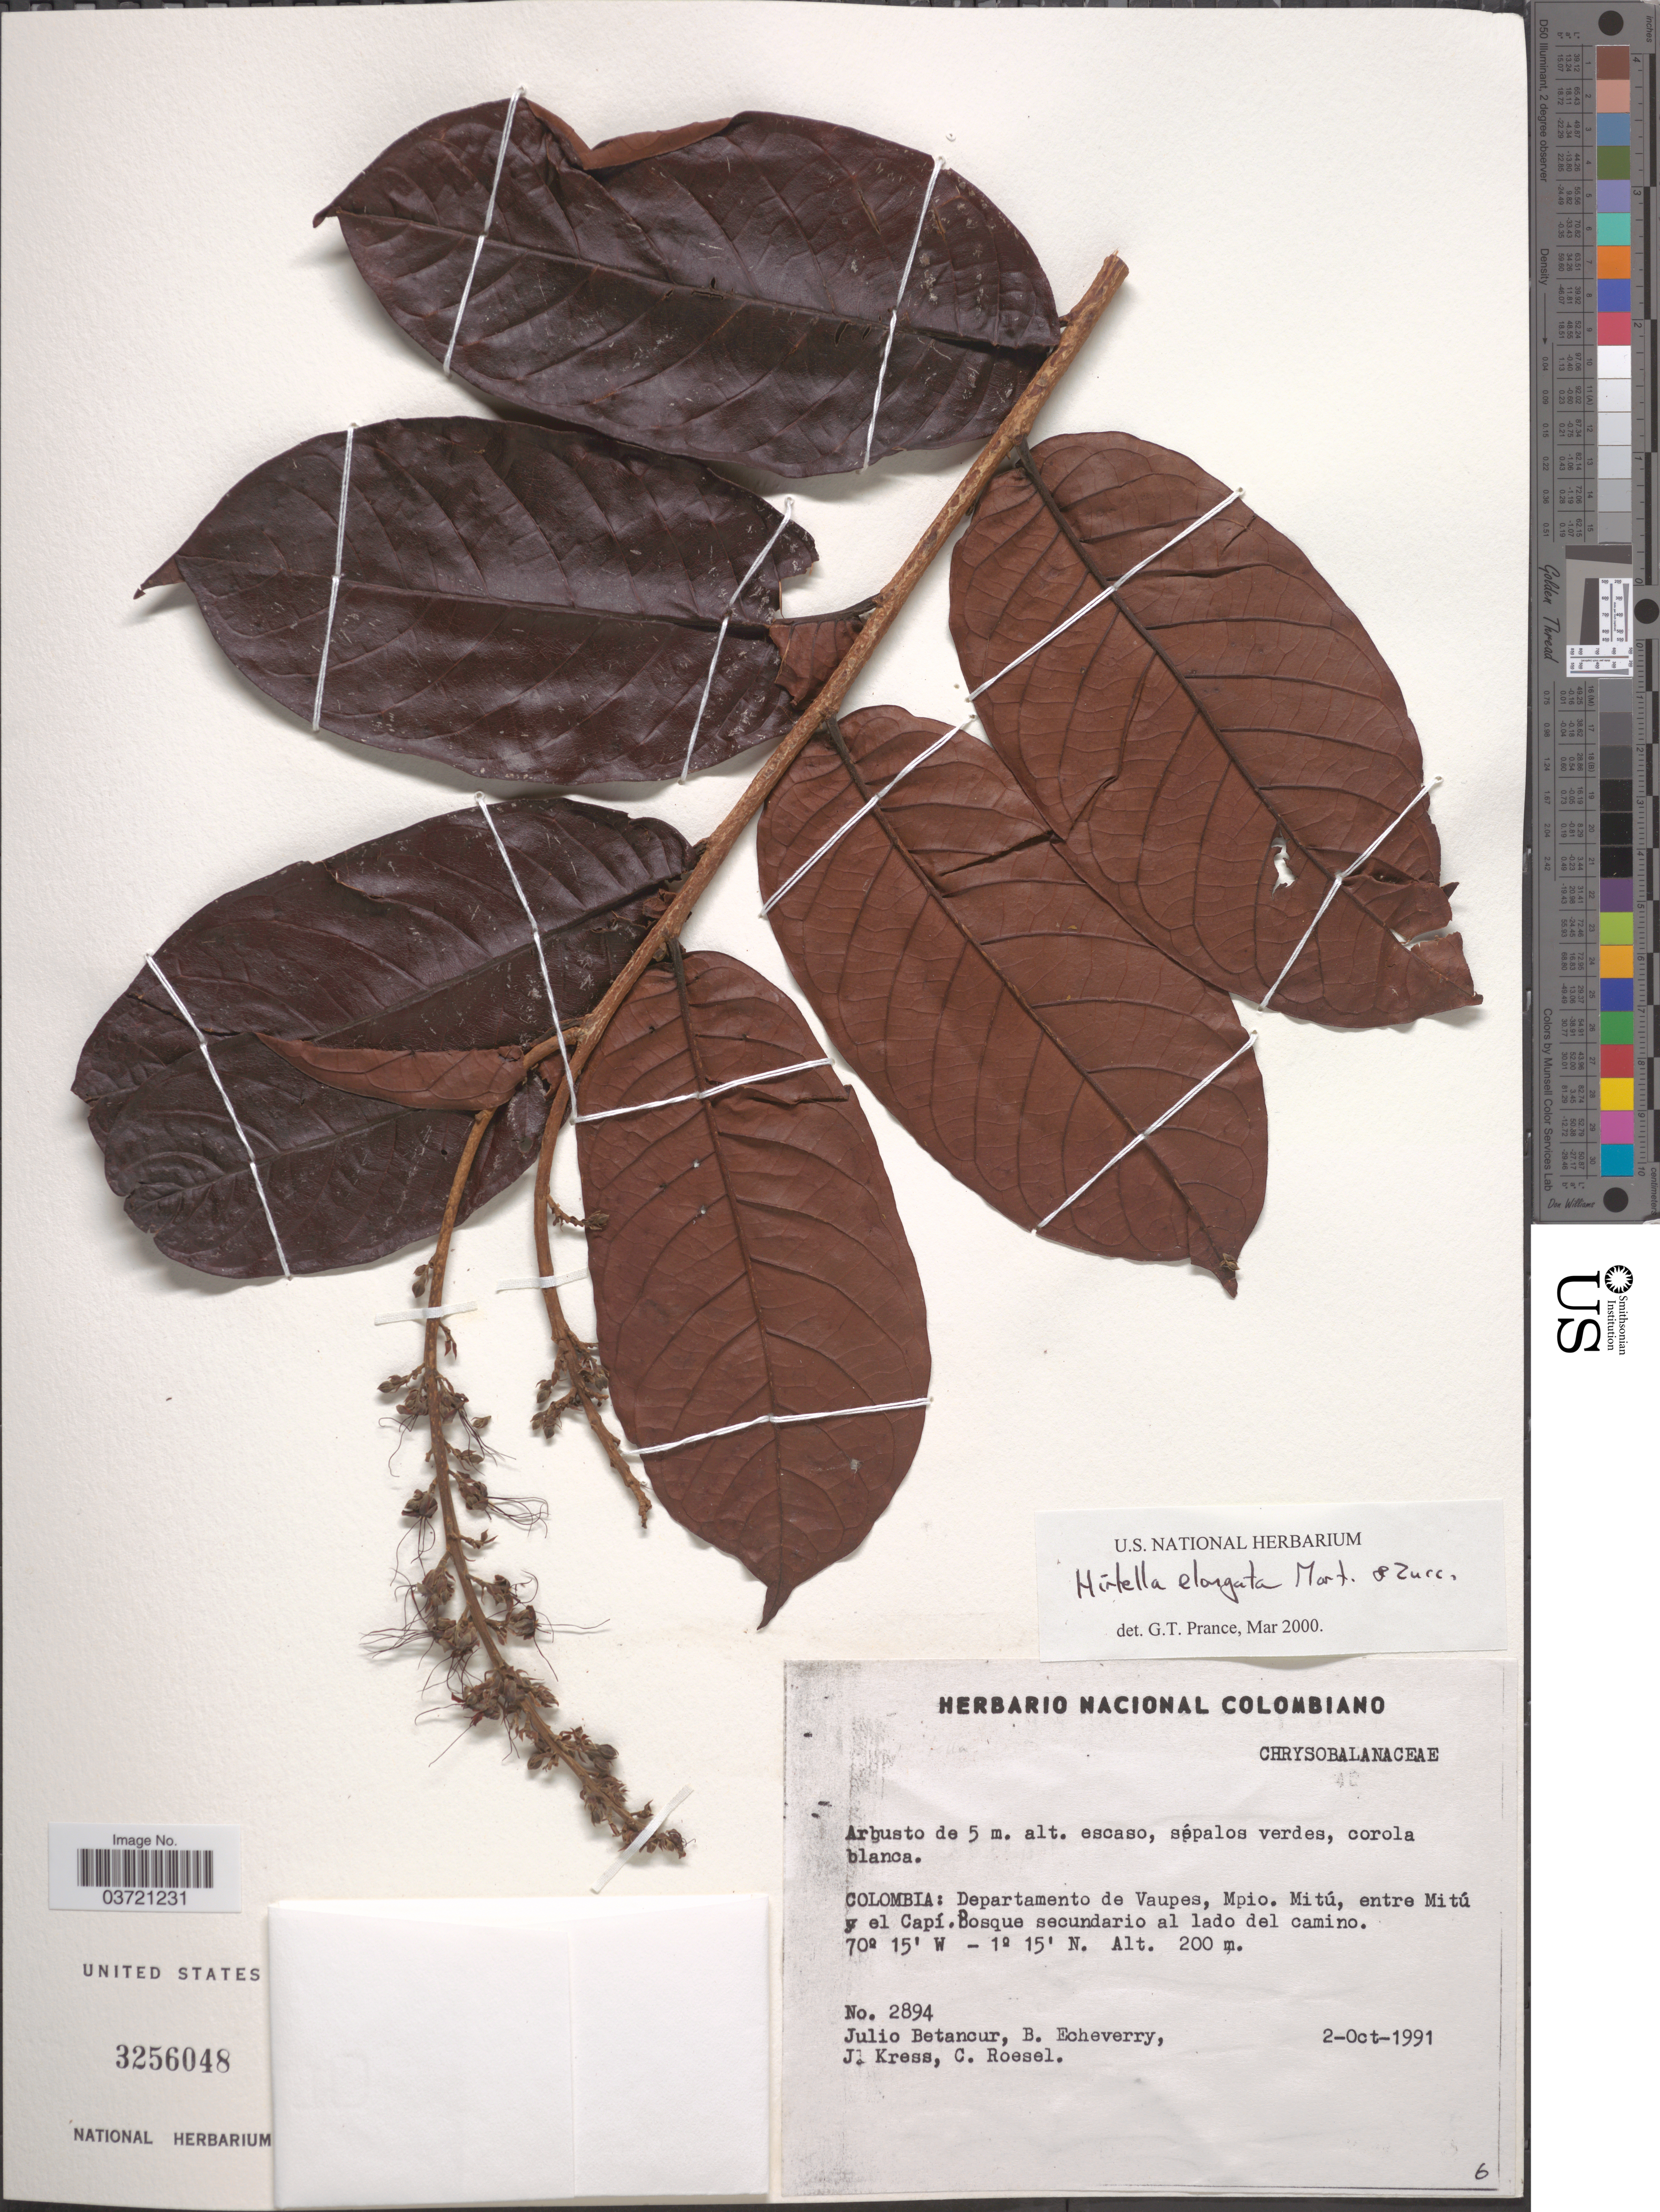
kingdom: Plantae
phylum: Tracheophyta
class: Magnoliopsida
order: Malpighiales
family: Chrysobalanaceae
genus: Hirtella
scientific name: Hirtella elongata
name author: Mart. & Zucc.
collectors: J. Betancur, B. Echeverry, J. Kress & C. S. Roesel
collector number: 2894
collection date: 1991-10-02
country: Colombia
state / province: Vaupés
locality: Departamento de Vaupes, Mpio, Mitú, entre Mitú y el Capí. Bosque secundario al lado del camino.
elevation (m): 200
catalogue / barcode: US 3256048